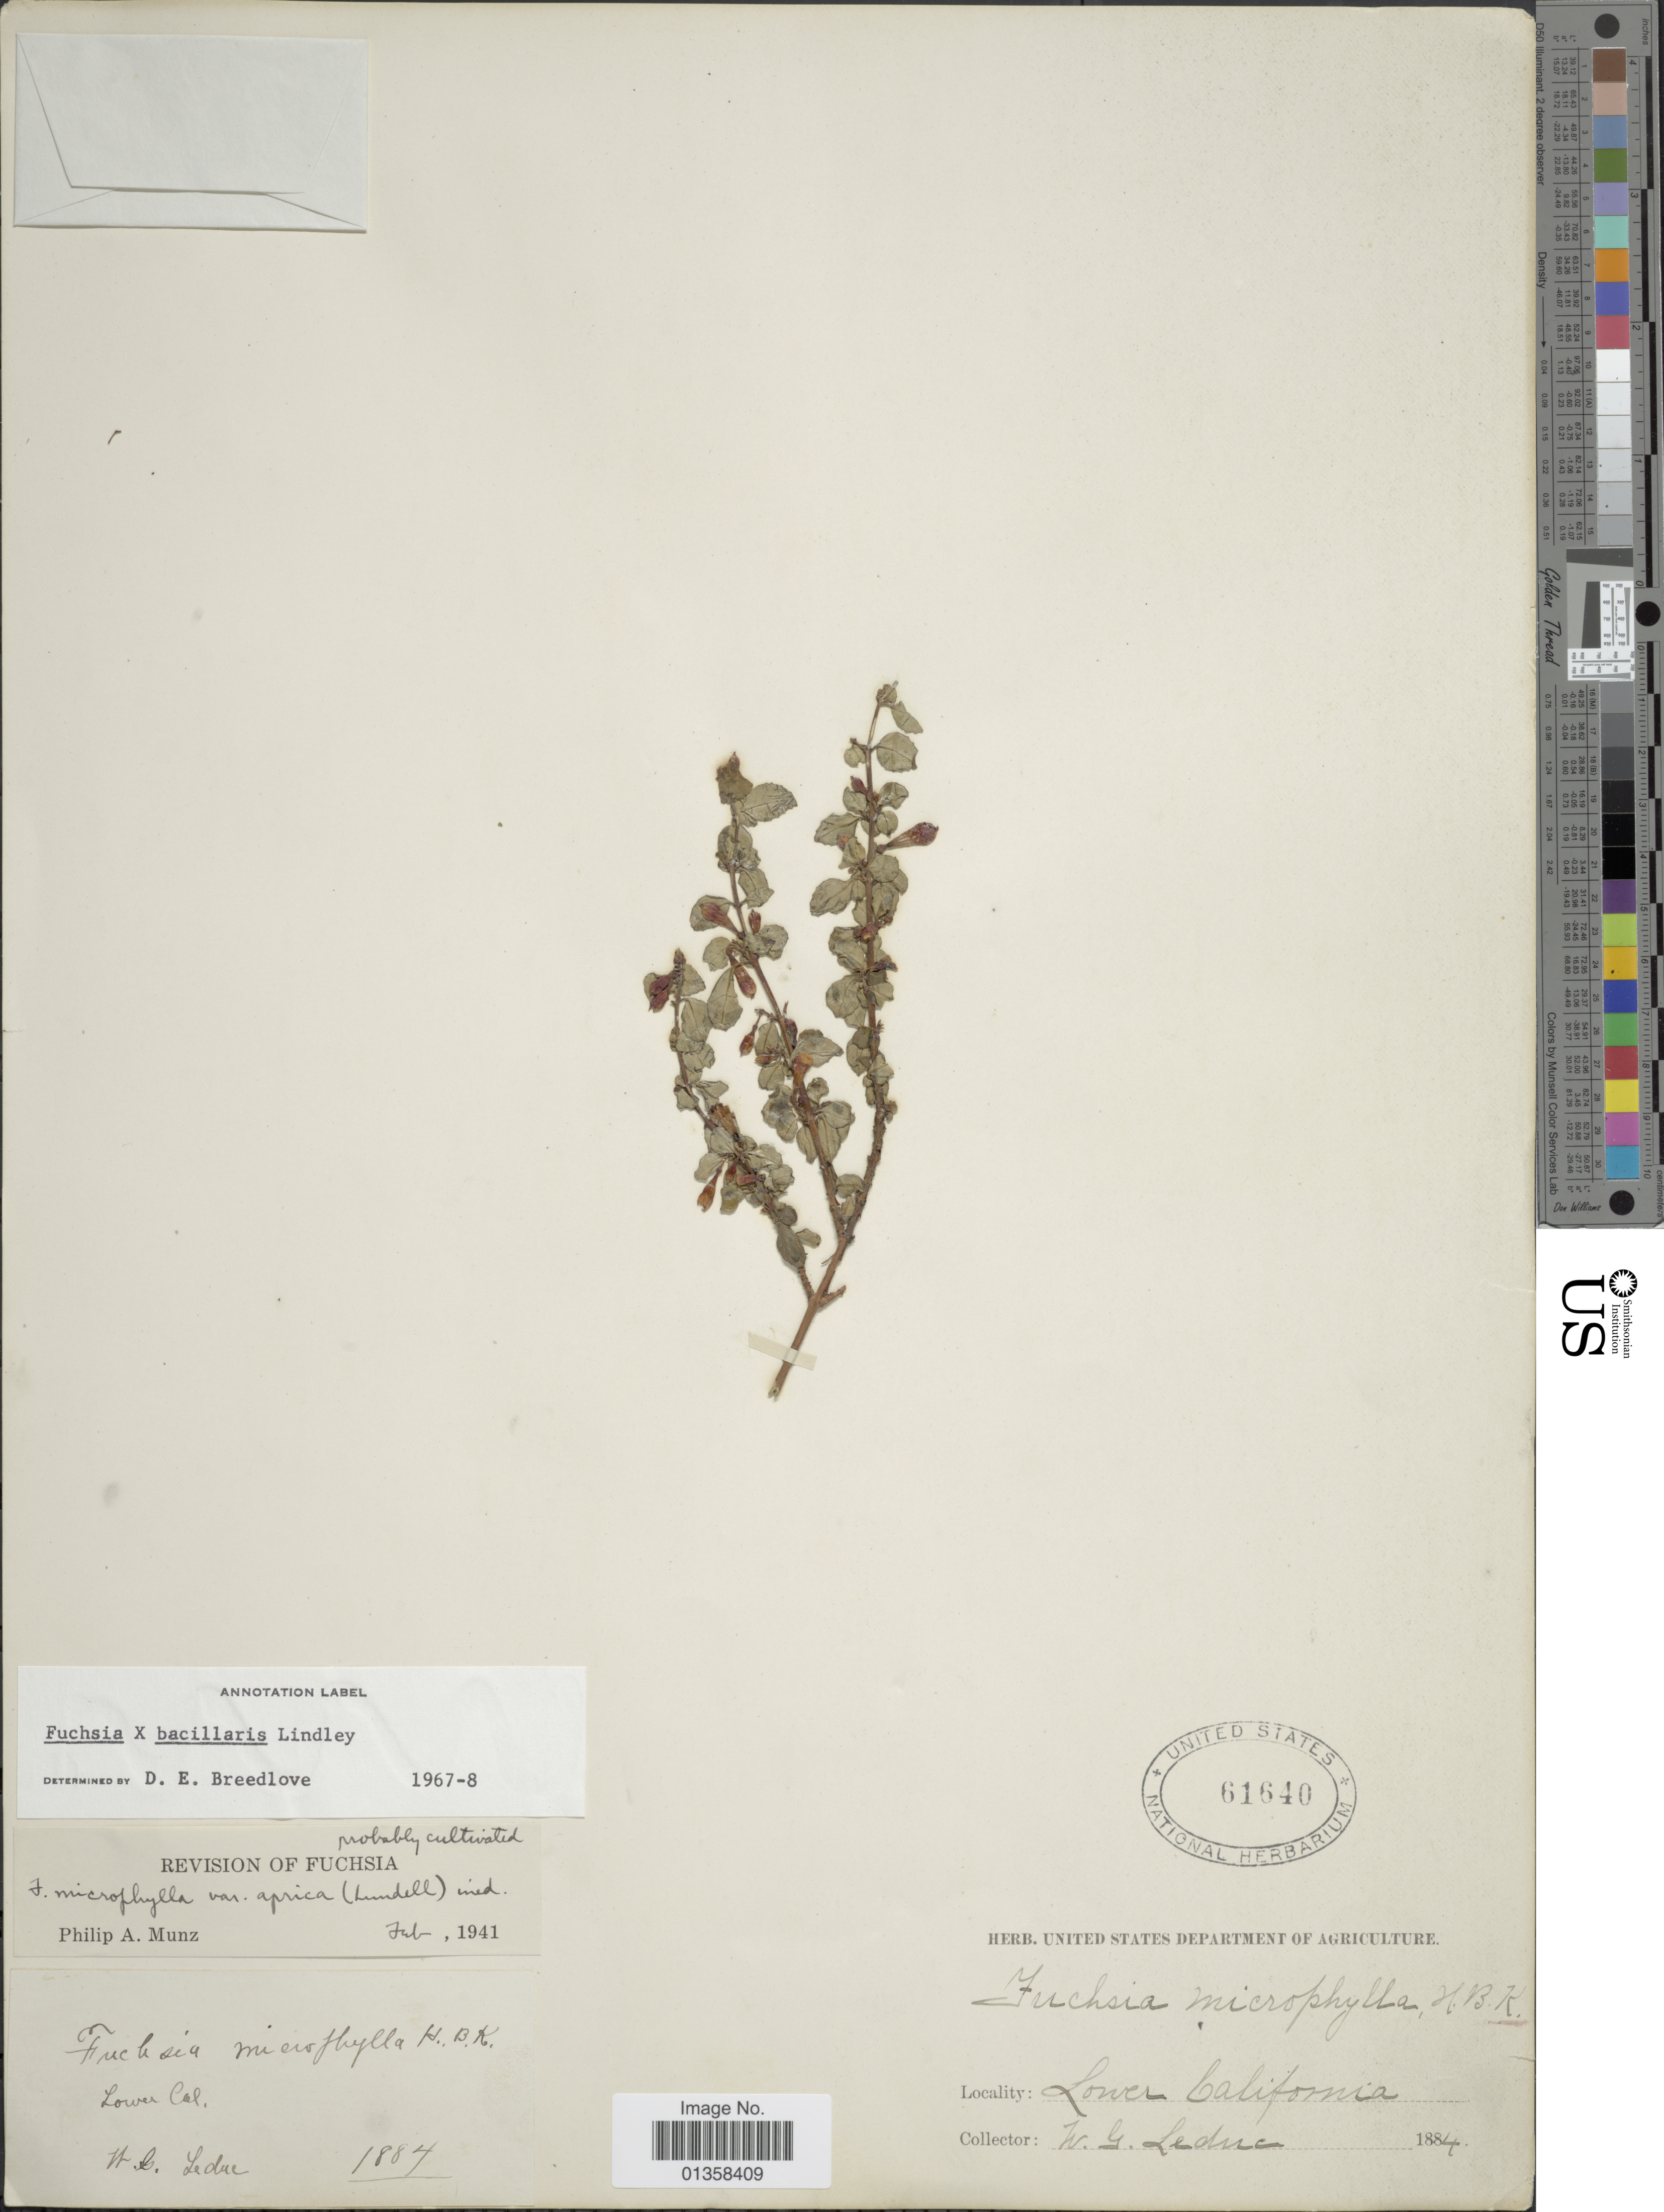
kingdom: Plantae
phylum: Tracheophyta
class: Magnoliopsida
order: Myrtales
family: Onagraceae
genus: Fuchsia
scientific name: Fuchsia x bacillaris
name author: Lindl.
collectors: W. Leduc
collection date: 1884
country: Mexico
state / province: Baja California Sur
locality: Lower California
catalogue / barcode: US 61640